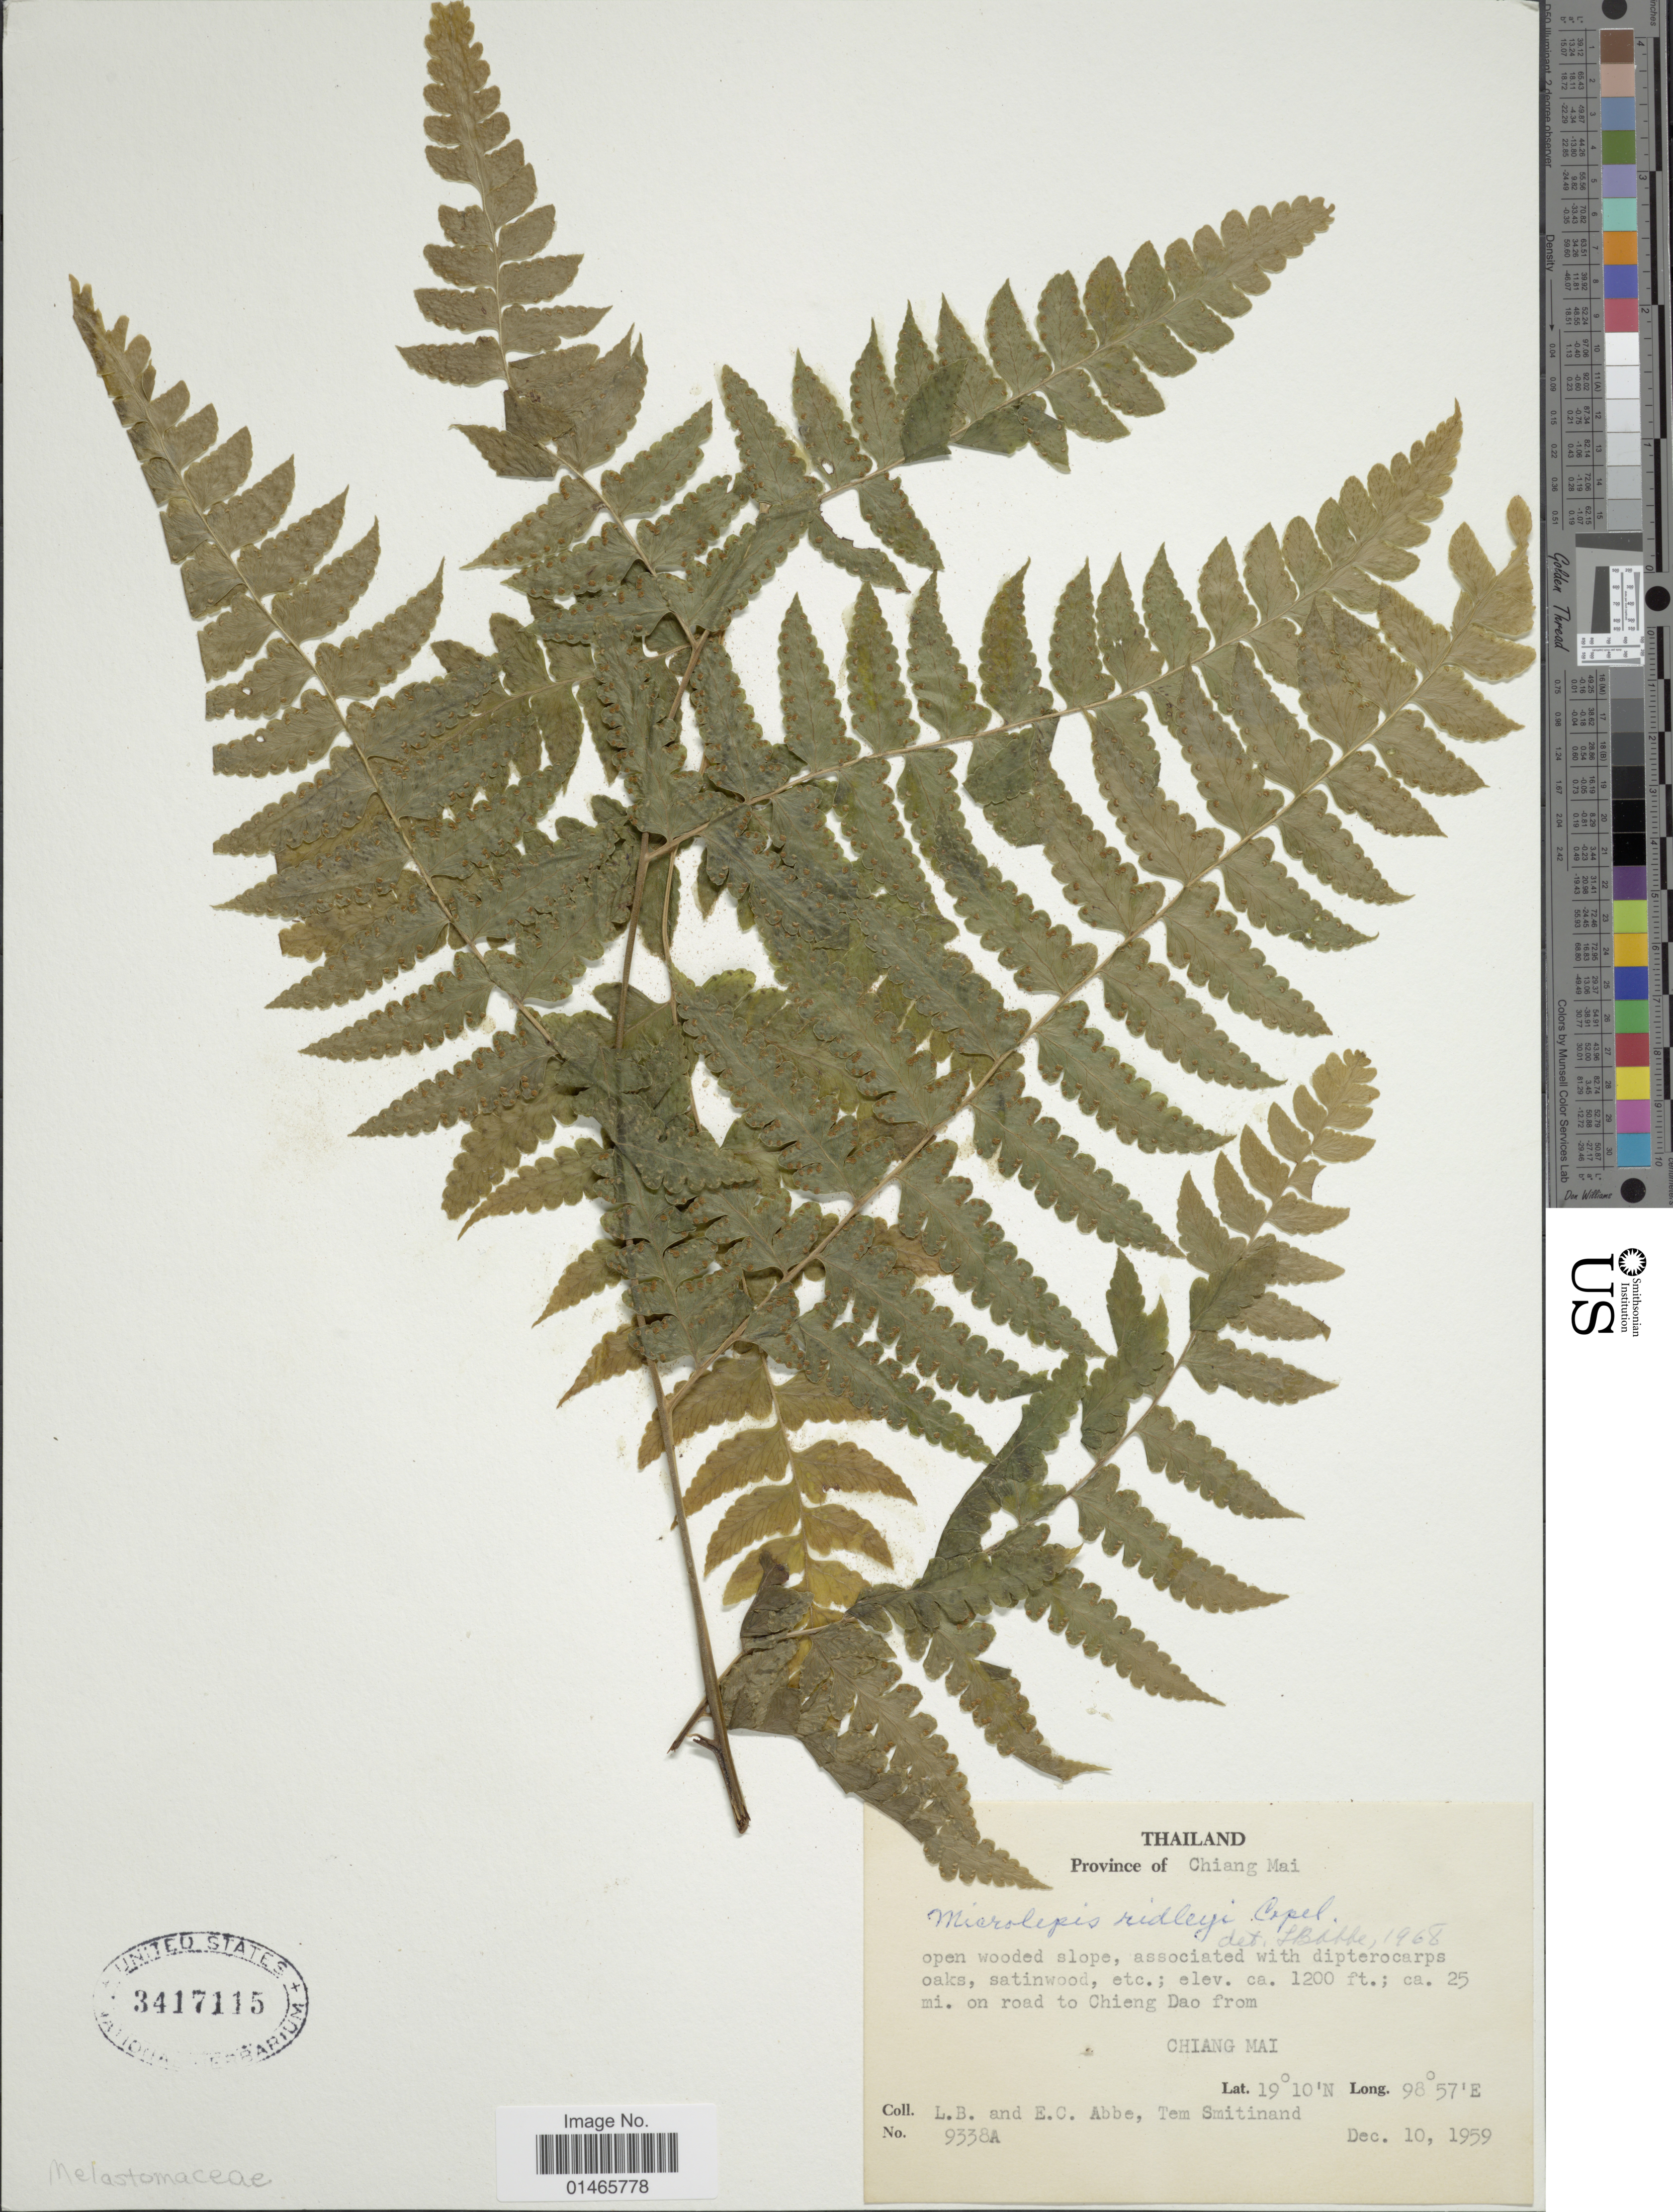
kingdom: Plantae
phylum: Tracheophyta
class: Polypodiopsida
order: Polypodiales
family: Dennstaedtiaceae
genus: Microlepia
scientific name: Microlepia ridleyi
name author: Copel.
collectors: L. B. Abbe, E. C. Abbe & T. Smitinand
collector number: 9338A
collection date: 1959-12-10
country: Thailand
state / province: Chiang Mai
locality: Ca. 25 mi. on road to Chieng Dao from Chiang Mai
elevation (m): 366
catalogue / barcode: US 3417115